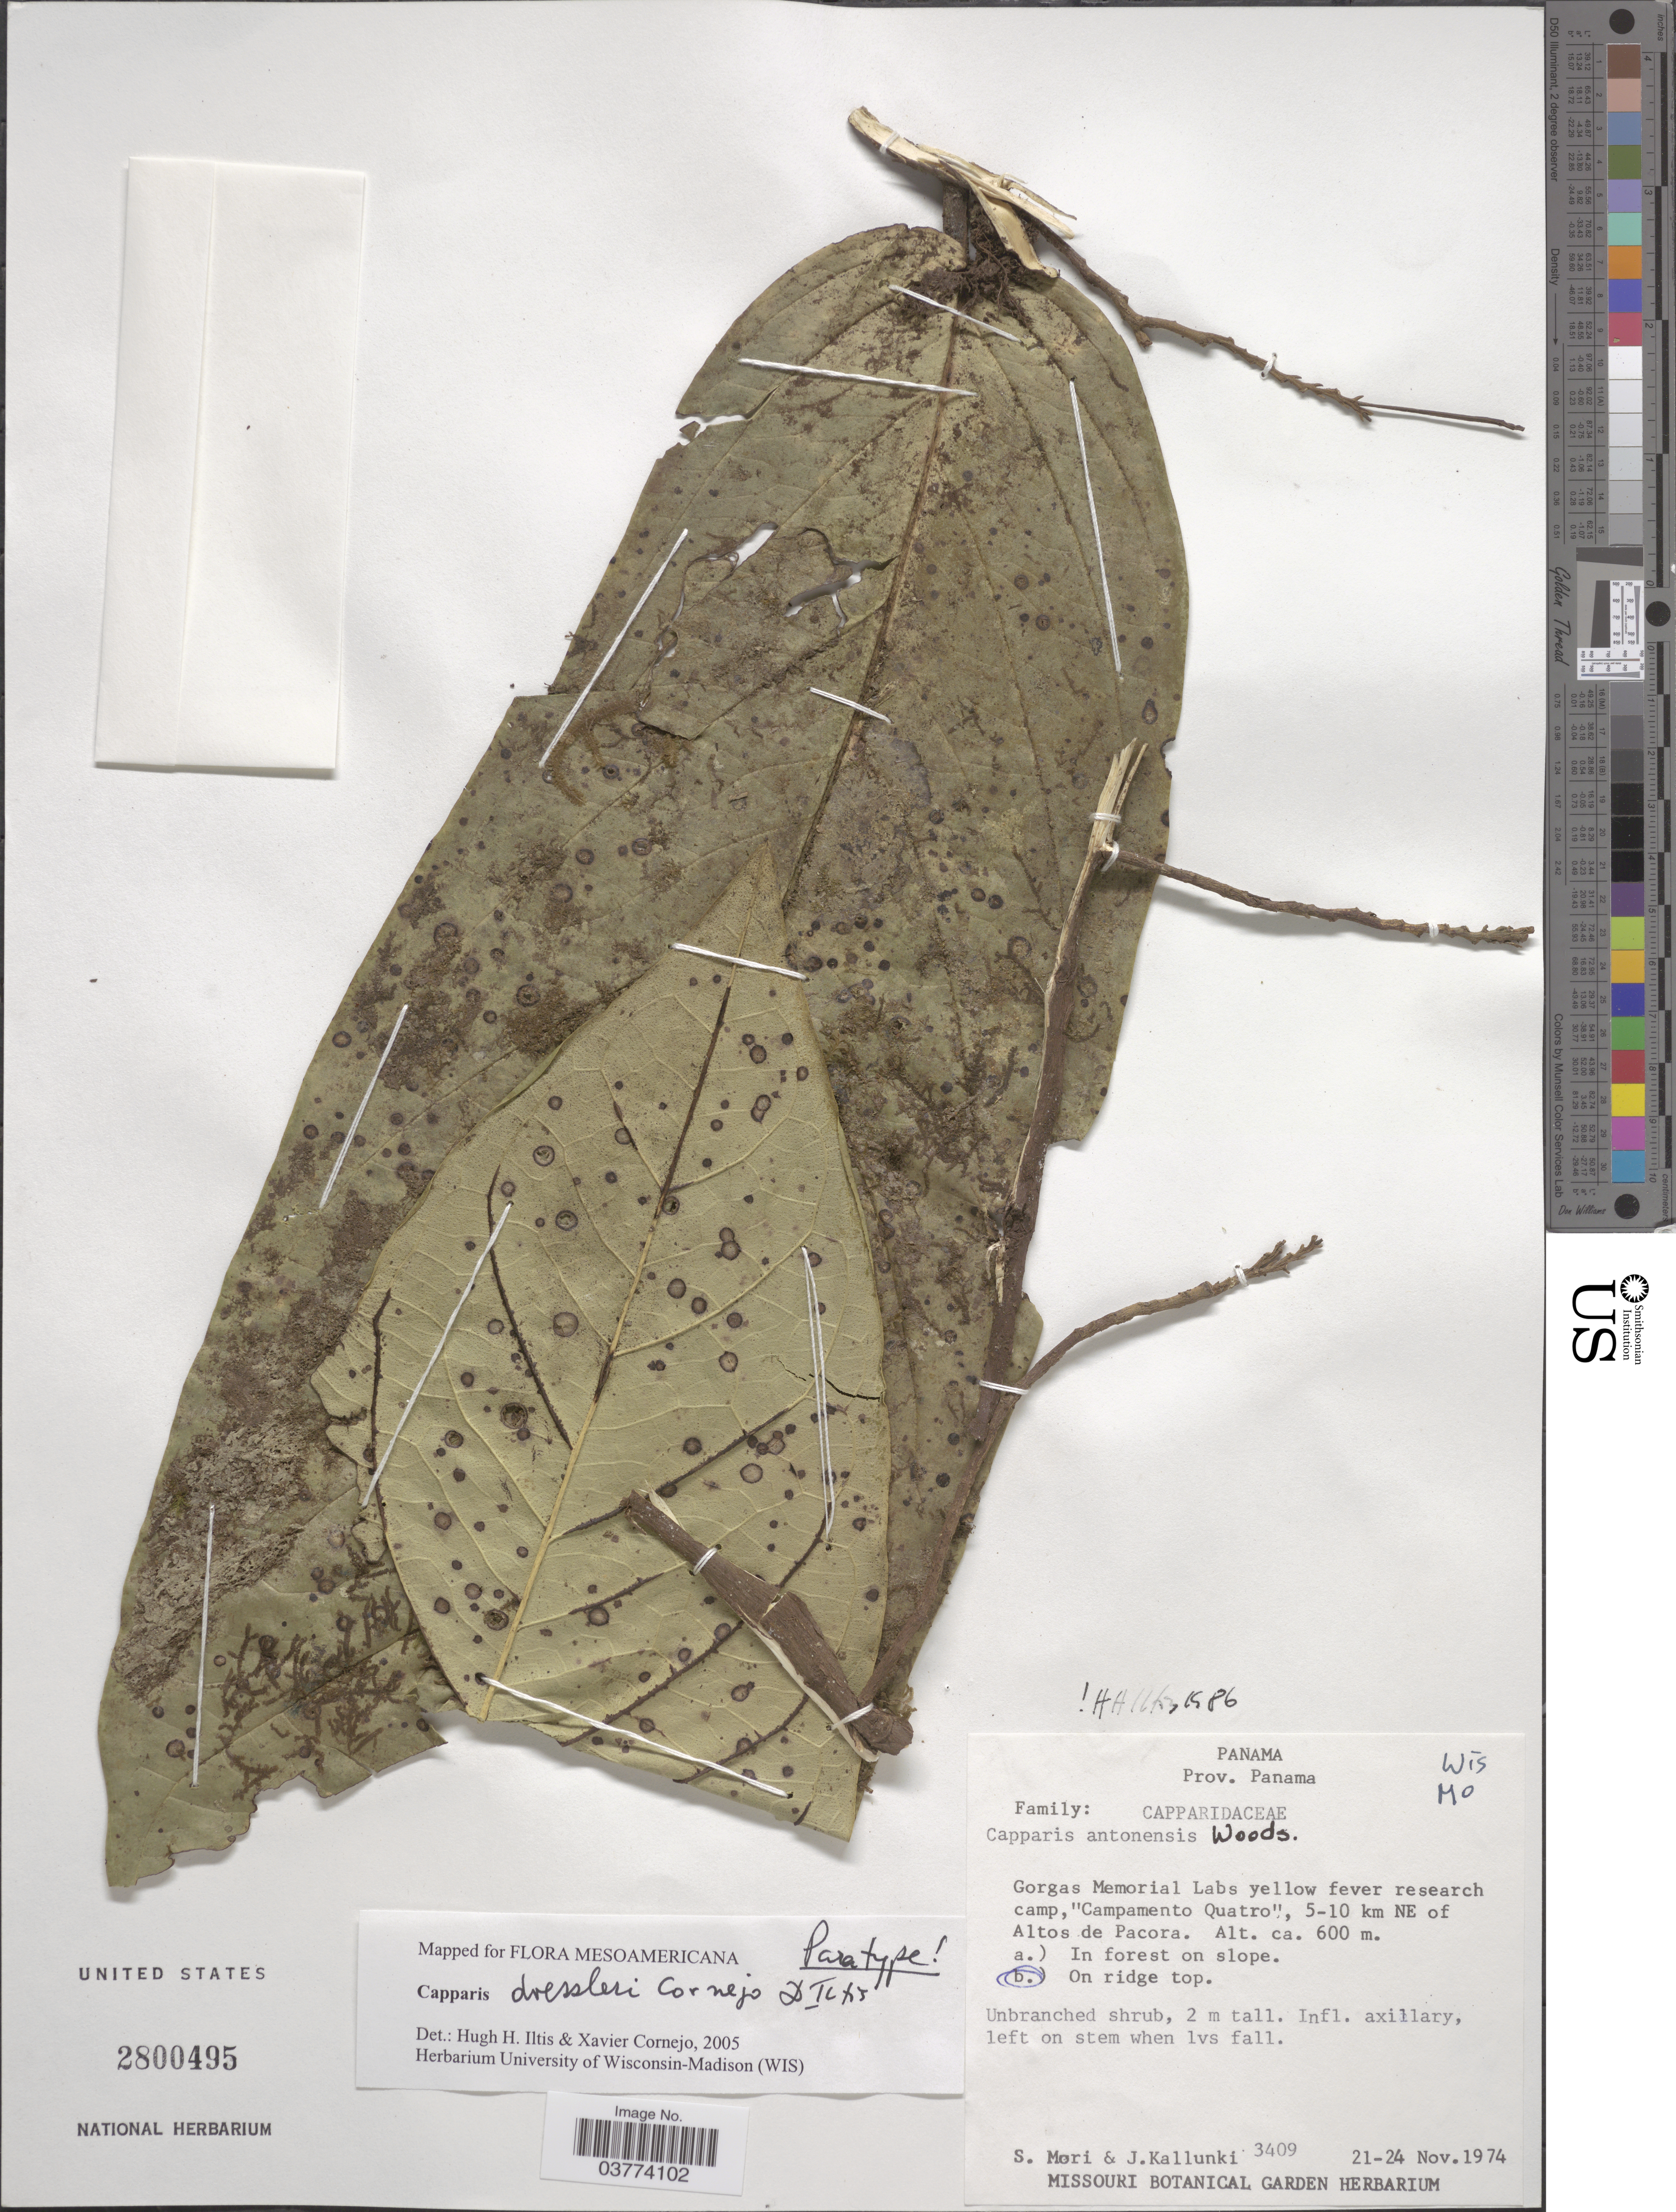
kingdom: Plantae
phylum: Tracheophyta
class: Magnoliopsida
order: Brassicales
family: Capparaceae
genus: Quadrella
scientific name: Quadrella dressleri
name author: Cornejo & Iltis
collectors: S. Mori & J. Kallunki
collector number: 3409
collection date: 1974-11-21/1974-11-24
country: Panama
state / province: Panamá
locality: Gorgas Memorial Labs yellow fever research camp, 'Campamento Quatro', 5-10 km NE of Altos de Pacora. On ridge top.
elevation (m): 600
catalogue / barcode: US 2800495